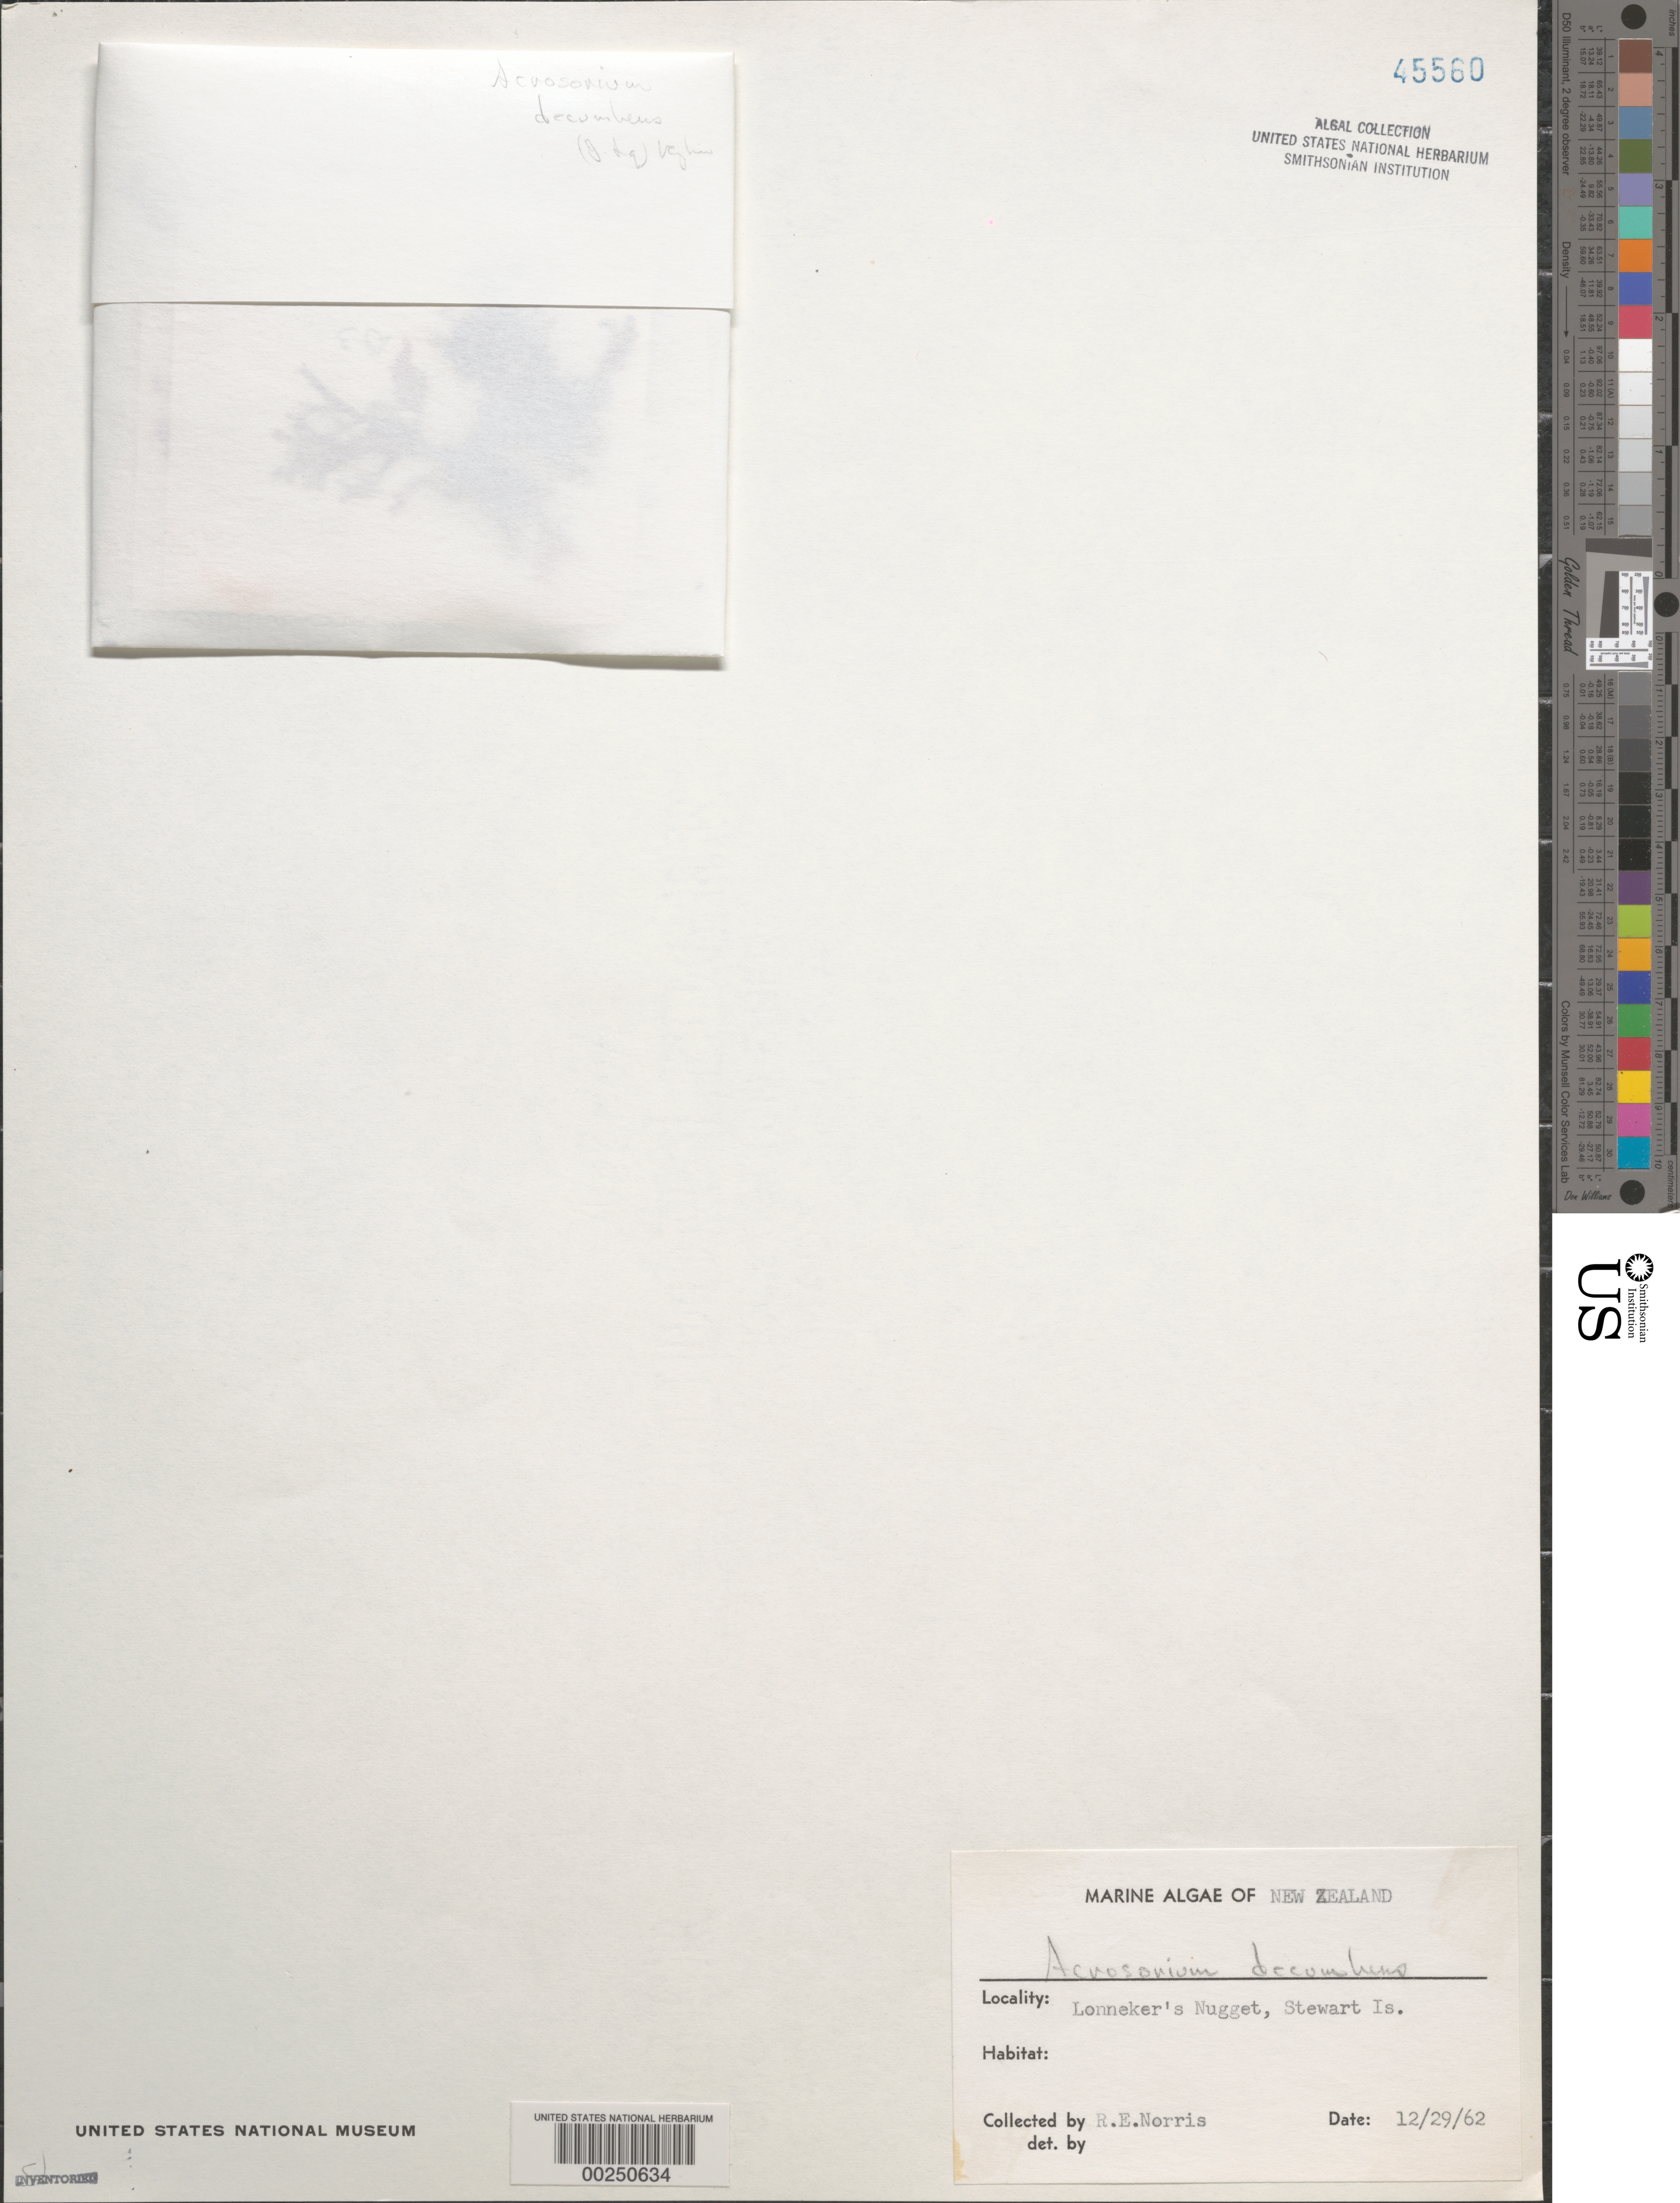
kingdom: Plantae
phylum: Rhodophyta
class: Florideophyceae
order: Ceramiales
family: Delesseriaceae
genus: Acrosorium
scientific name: Acrosorium decumbens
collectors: R. E. Norris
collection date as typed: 29 Dec 1962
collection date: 1962-12-29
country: New Zealand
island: Stewart Island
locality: Lonneker's Nugget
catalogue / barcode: US 45560